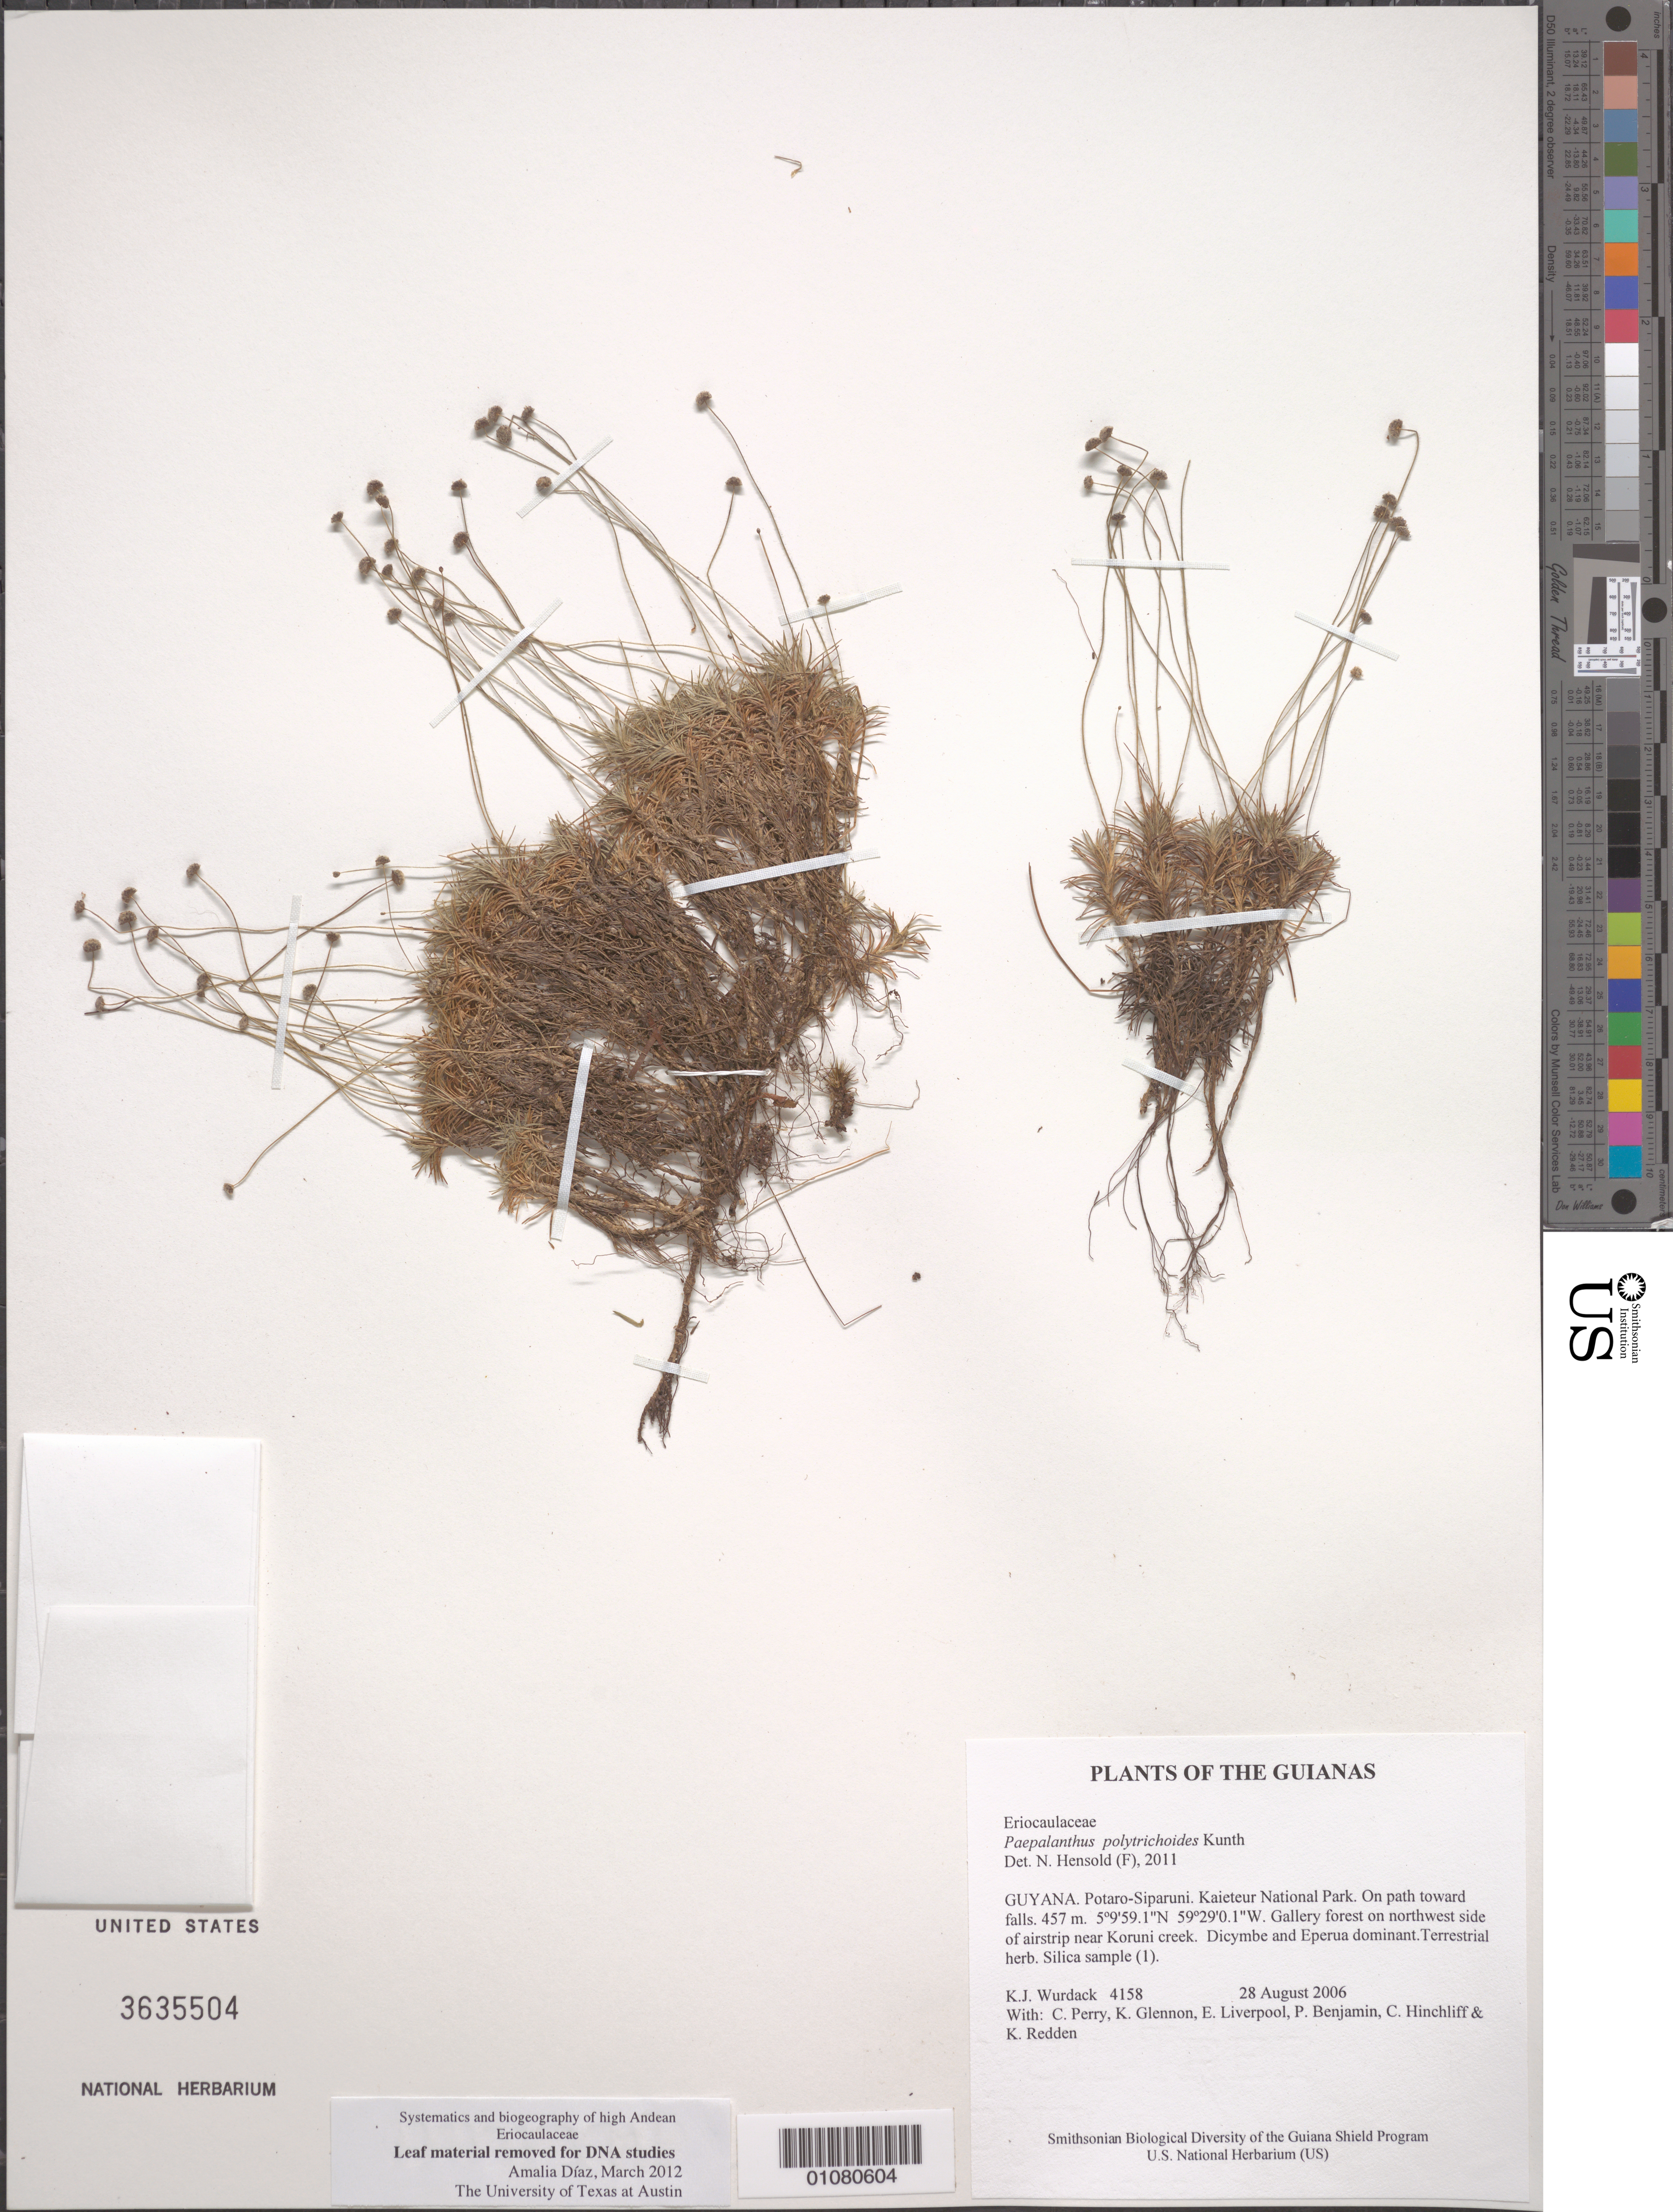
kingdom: Plantae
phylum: Tracheophyta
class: Liliopsida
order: Poales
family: Eriocaulaceae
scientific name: Giuliettia polytrichoides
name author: (Kunth) Andrino & Sano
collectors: K. Wurdack, C. Perry, K. Glennon, E. Liverpool, P. Benjamin, C. E. Hinchliff & K. M. Redden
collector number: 4158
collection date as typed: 28 August 2006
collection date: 2006-08-28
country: Guyana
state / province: Potaro-Siparuni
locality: Kaieteur National Park. On path toward falls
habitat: Gallery forest on northwest side of airstrip near Koruni creek. Dicymbe and Eperua dominant.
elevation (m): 457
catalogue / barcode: US 3635504